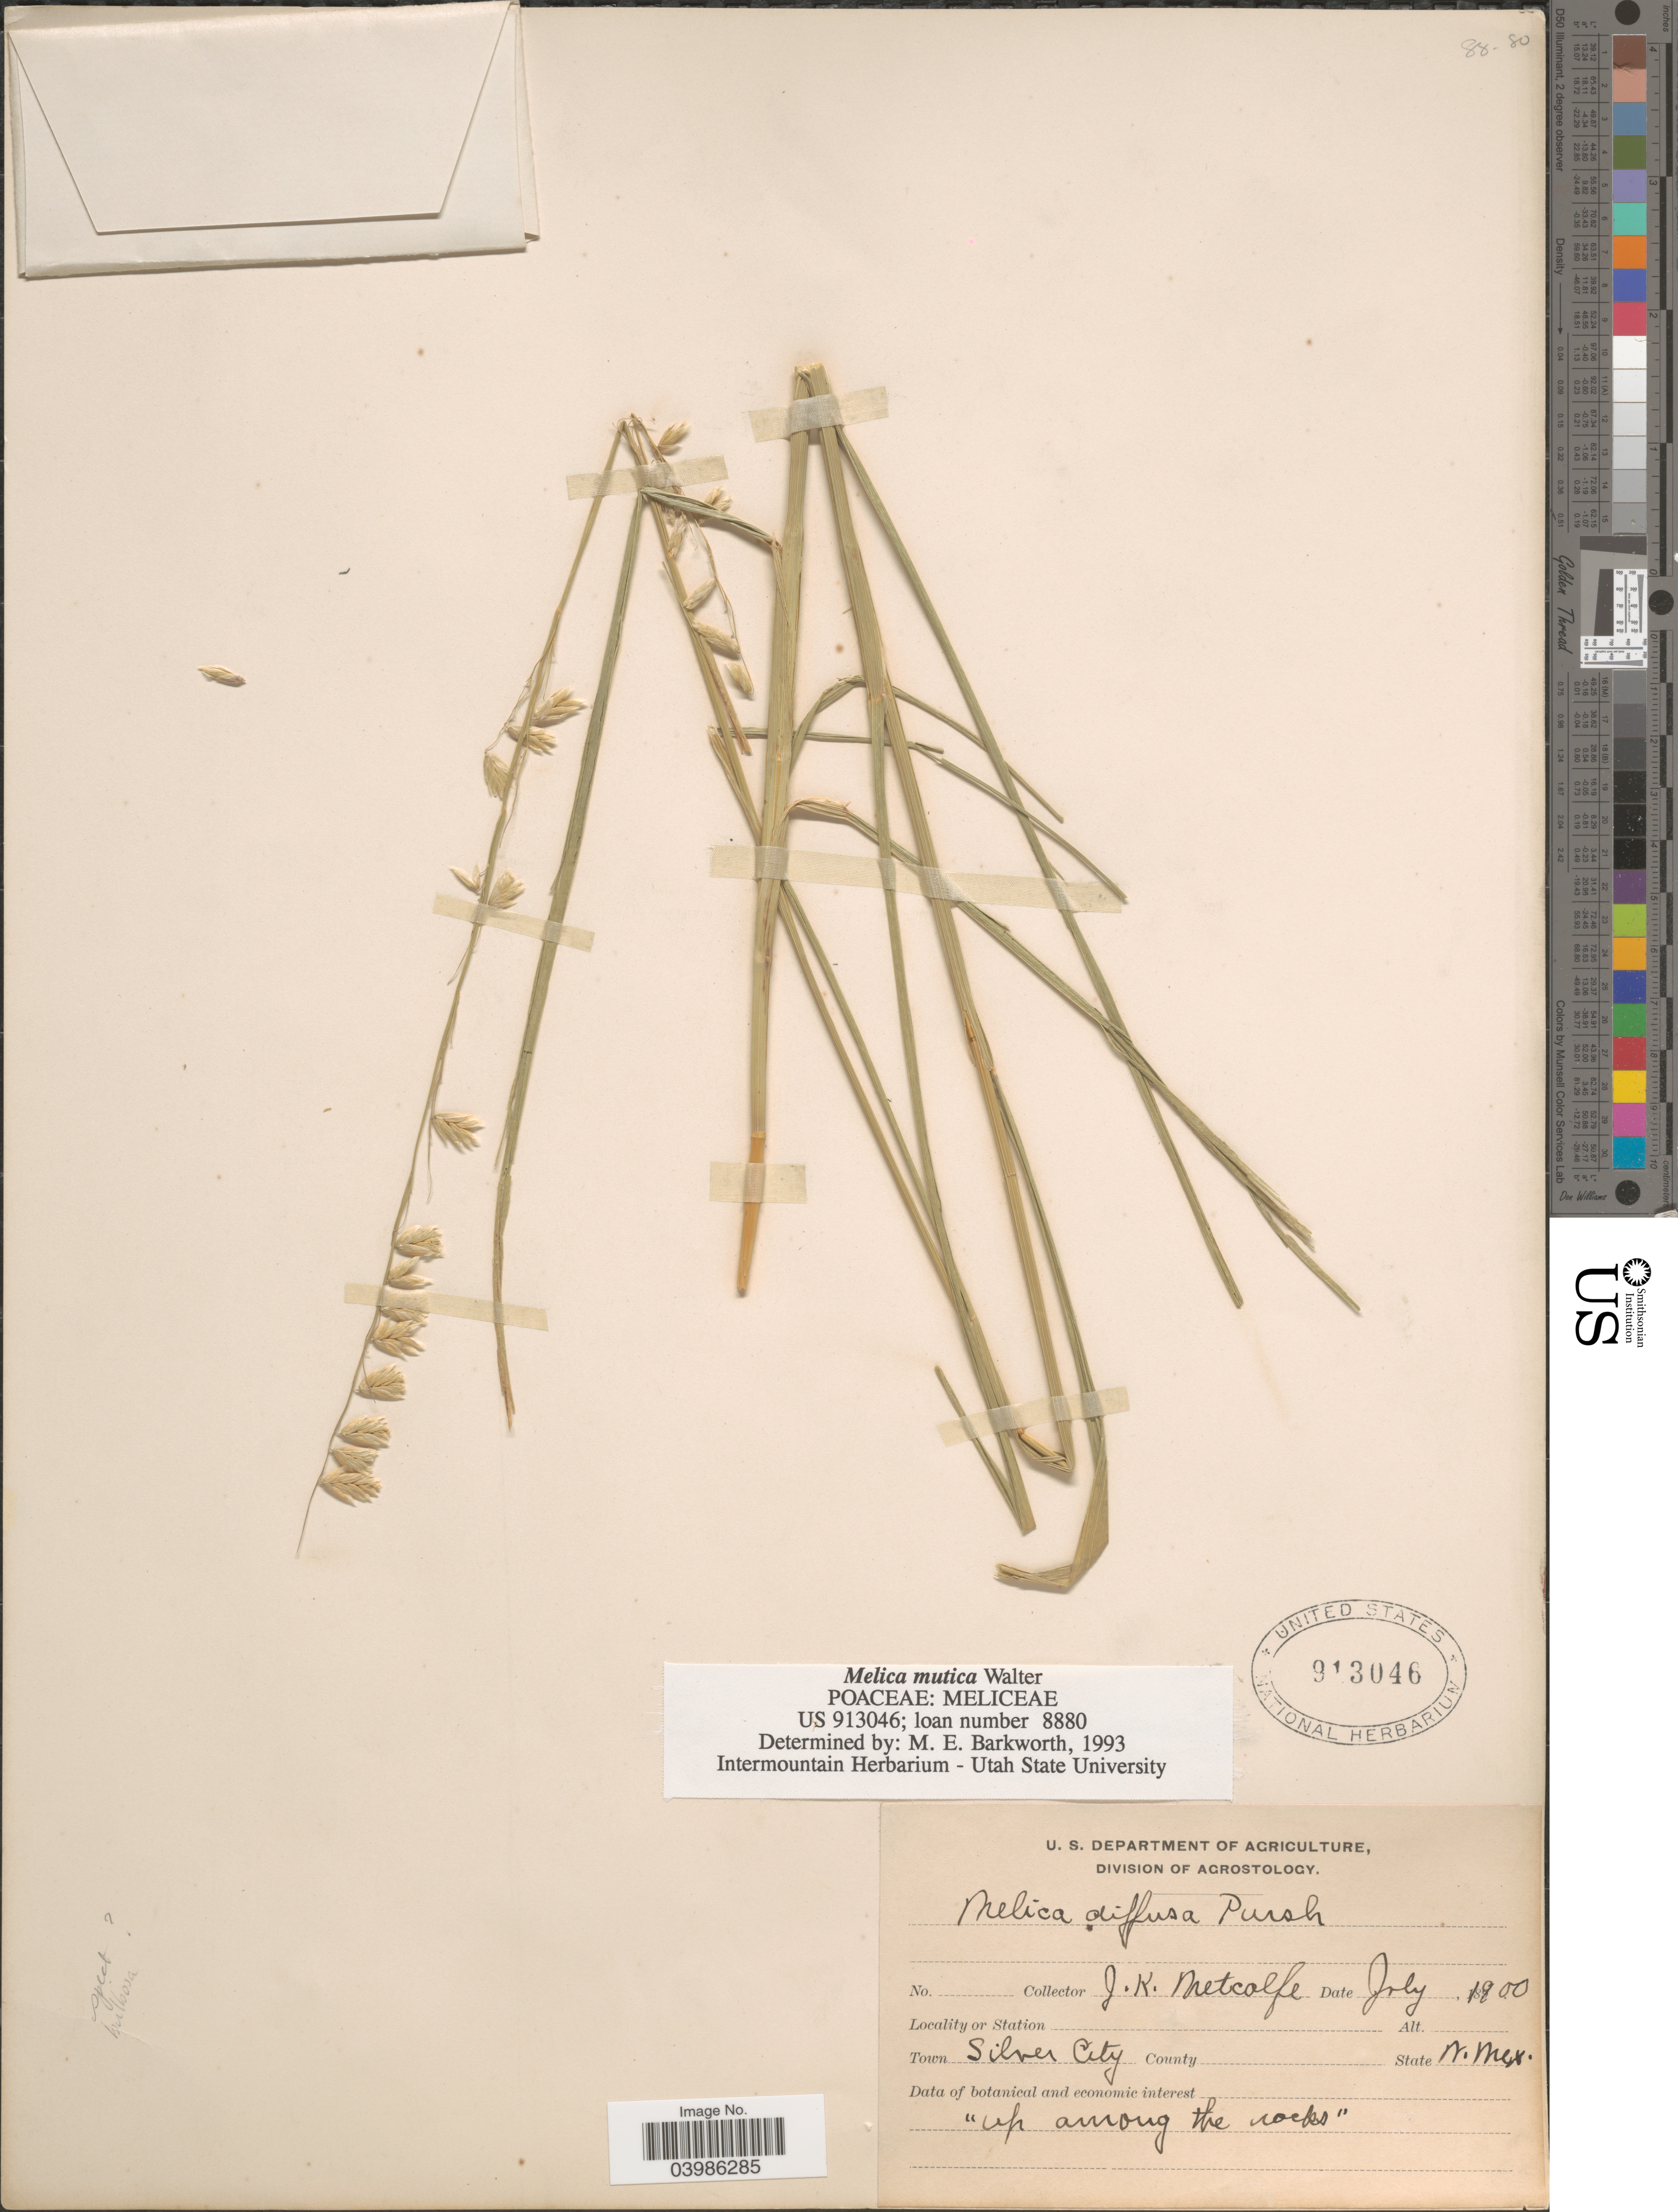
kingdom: Plantae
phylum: Tracheophyta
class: Liliopsida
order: Poales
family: Poaceae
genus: Melica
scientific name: Melica mutica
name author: Walter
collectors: J. Metcalfe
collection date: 1900-07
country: United States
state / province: New Mexico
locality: Town Silver City.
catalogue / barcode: US 913046